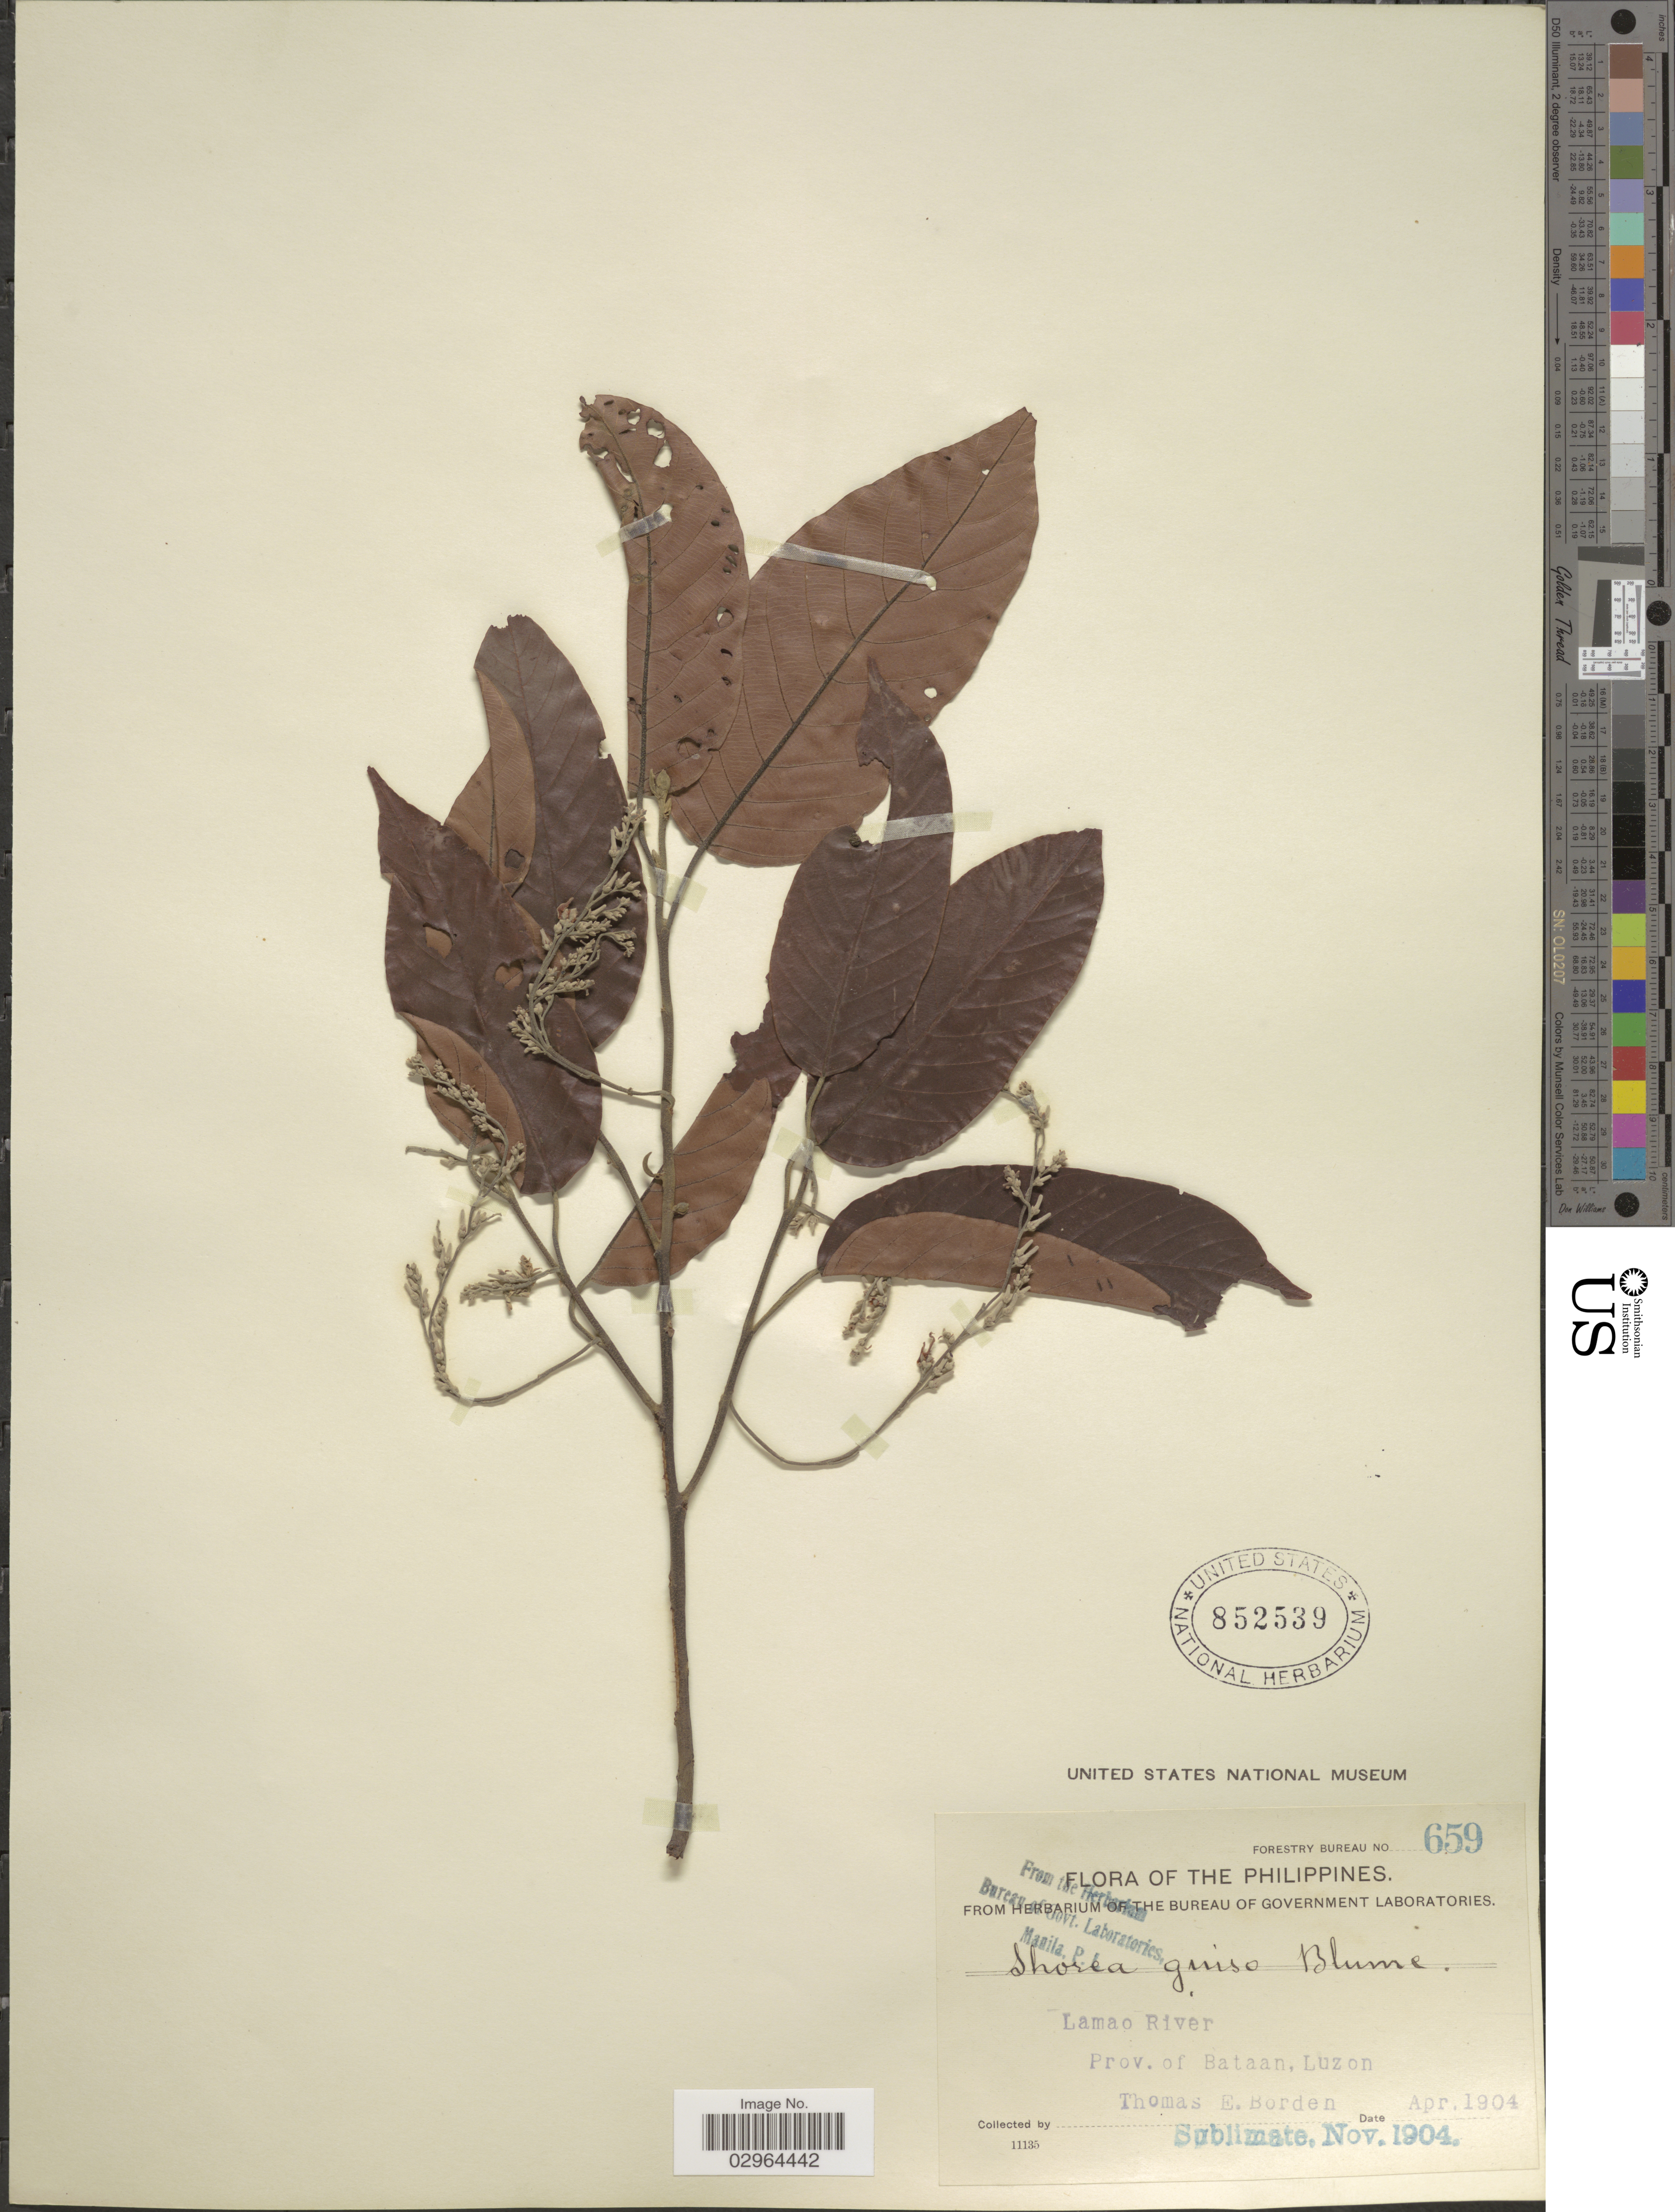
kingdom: Plantae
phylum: Tracheophyta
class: Magnoliopsida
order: Malvales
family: Dipterocarpaceae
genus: Shorea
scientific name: Shorea guiso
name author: (Blanco) Blume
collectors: T. E. Borden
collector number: Forestry Bureau 659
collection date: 1904-04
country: Philippines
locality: Lamao River, Prov. of Bataan, Luzon.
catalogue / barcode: US 852539